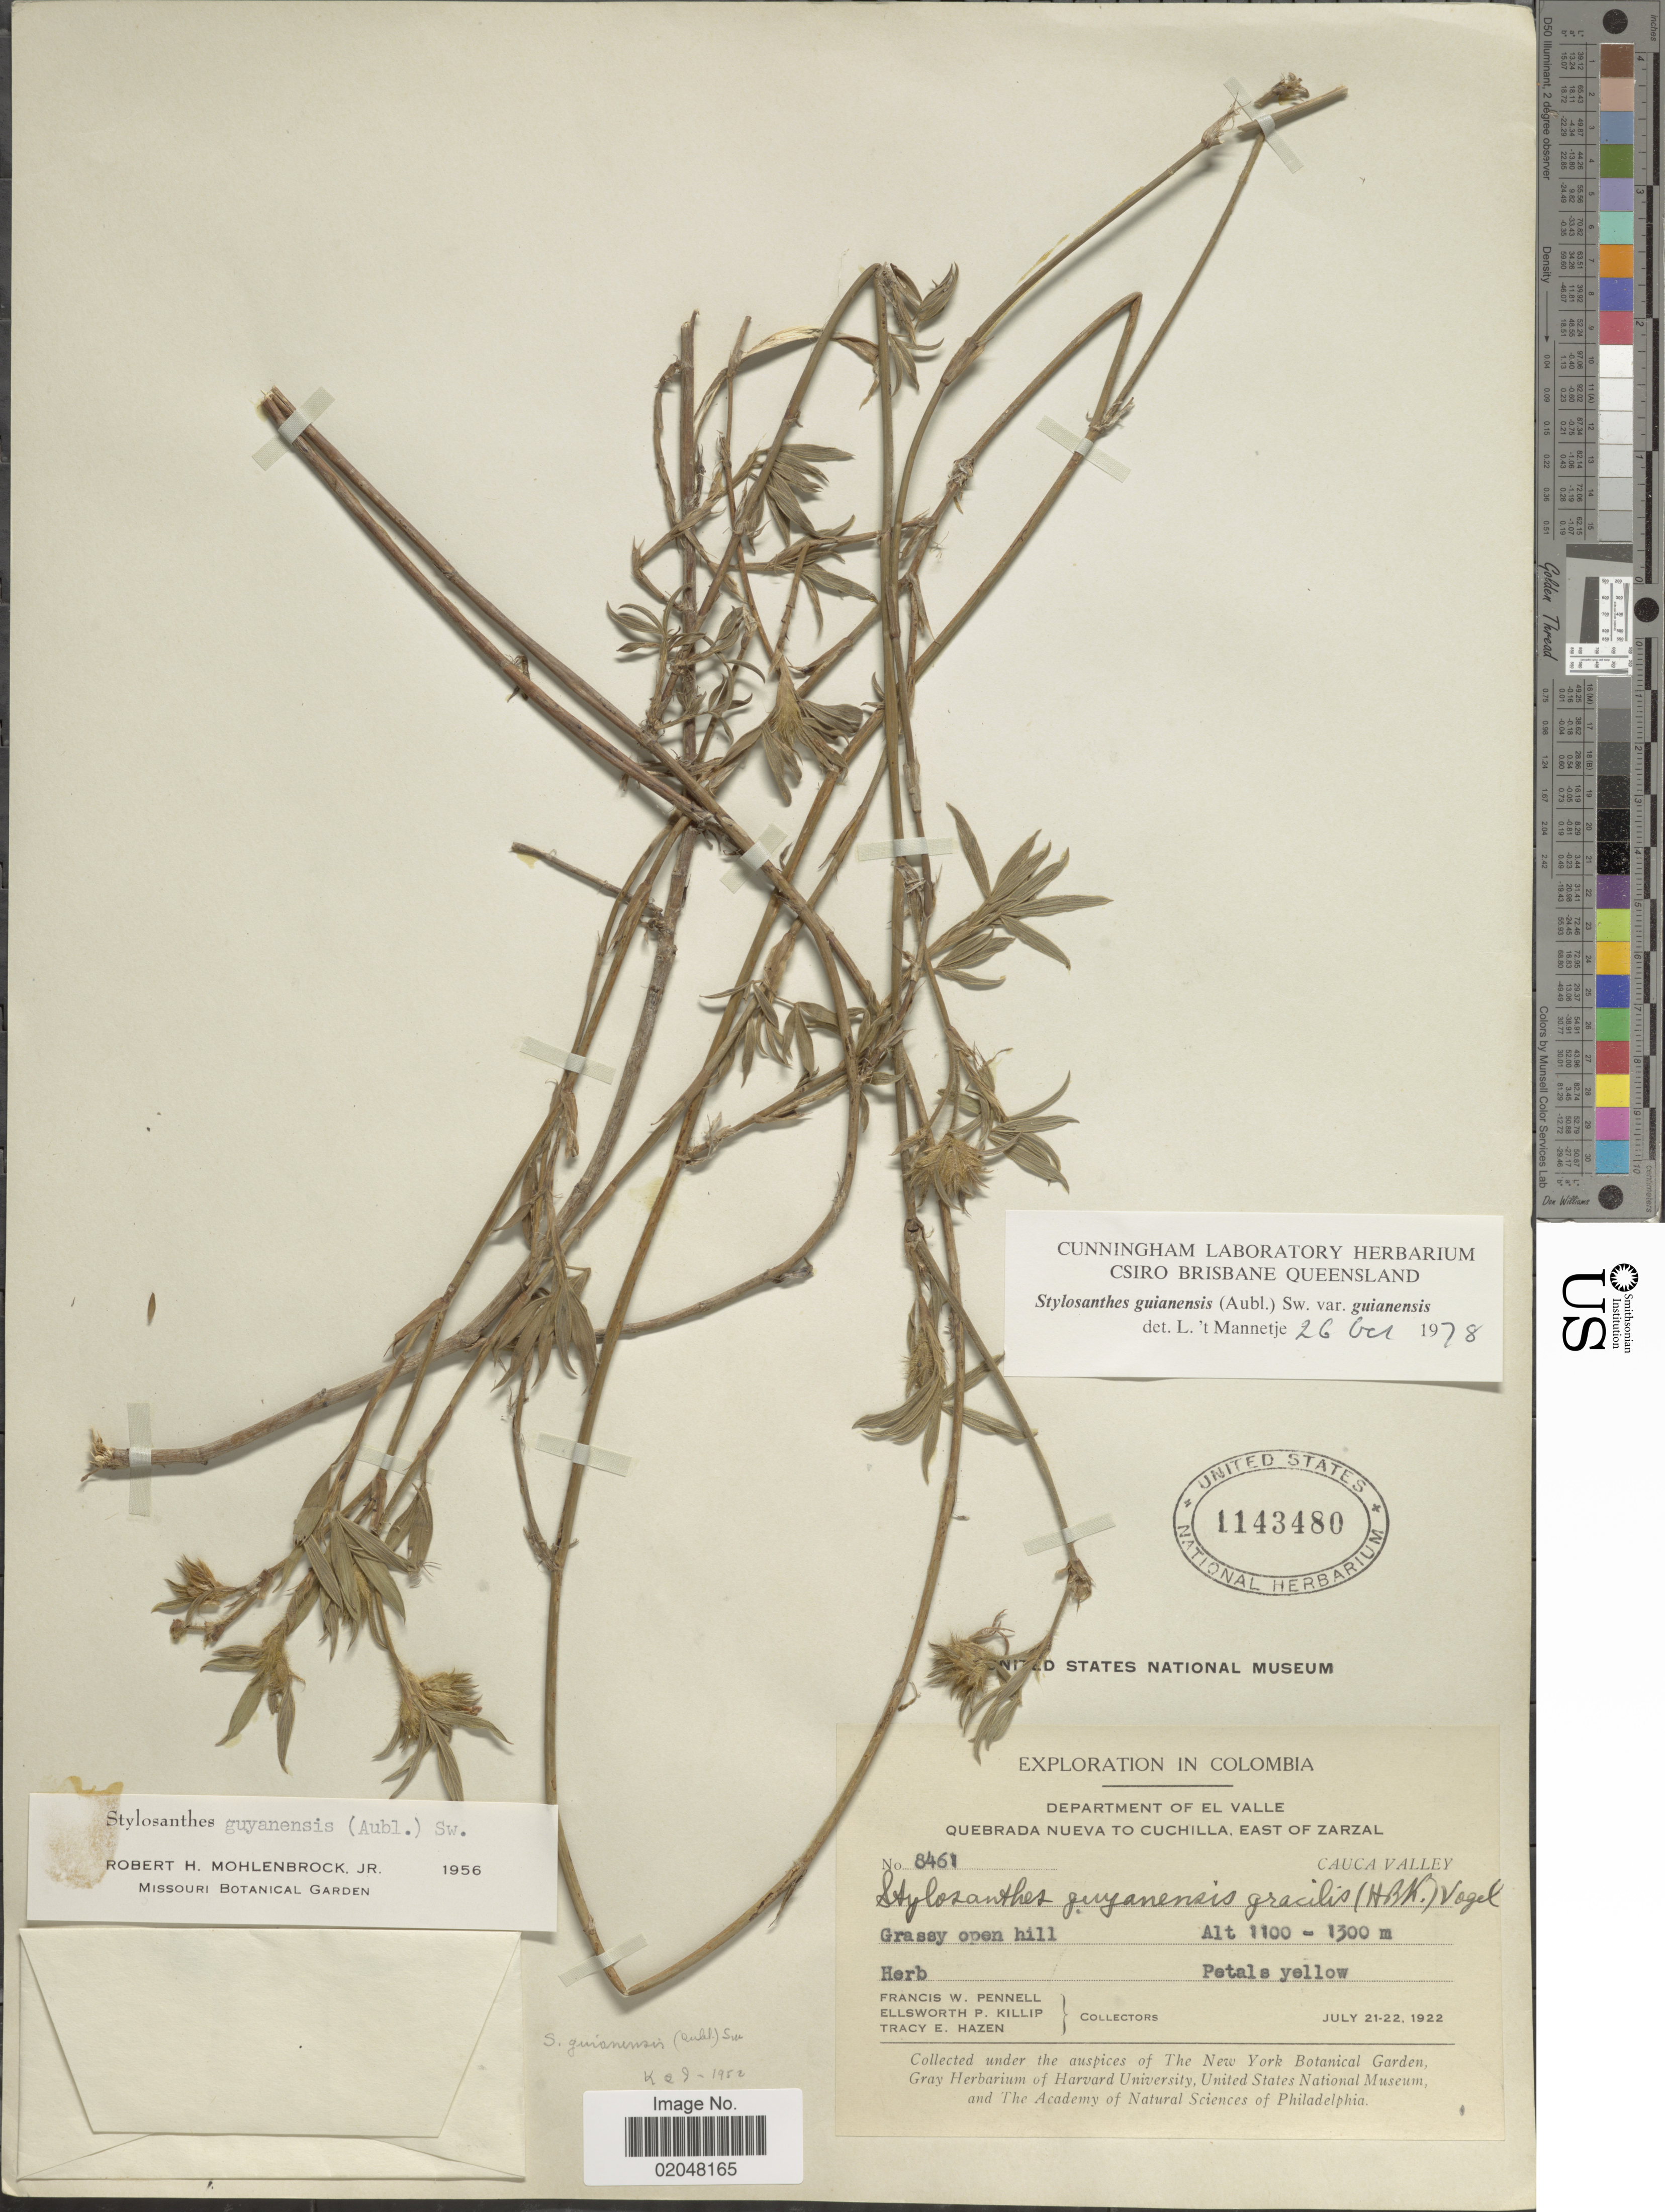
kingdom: Plantae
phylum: Tracheophyta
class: Magnoliopsida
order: Fabales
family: Fabaceae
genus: Stylosanthes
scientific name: Stylosanthes guianensis var. guianensis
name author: (Aubl.) Sw.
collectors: F. W. Pennell & E. P. Killip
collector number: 8461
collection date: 1922-07-21/1922-07-22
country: Colombia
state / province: Valle del Cauca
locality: Department of El Valle, Quebrada Nueva to Cuchilla, east of Zarzal, Cauca Valley, grassy open hill.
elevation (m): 1100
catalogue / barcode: US 1143480